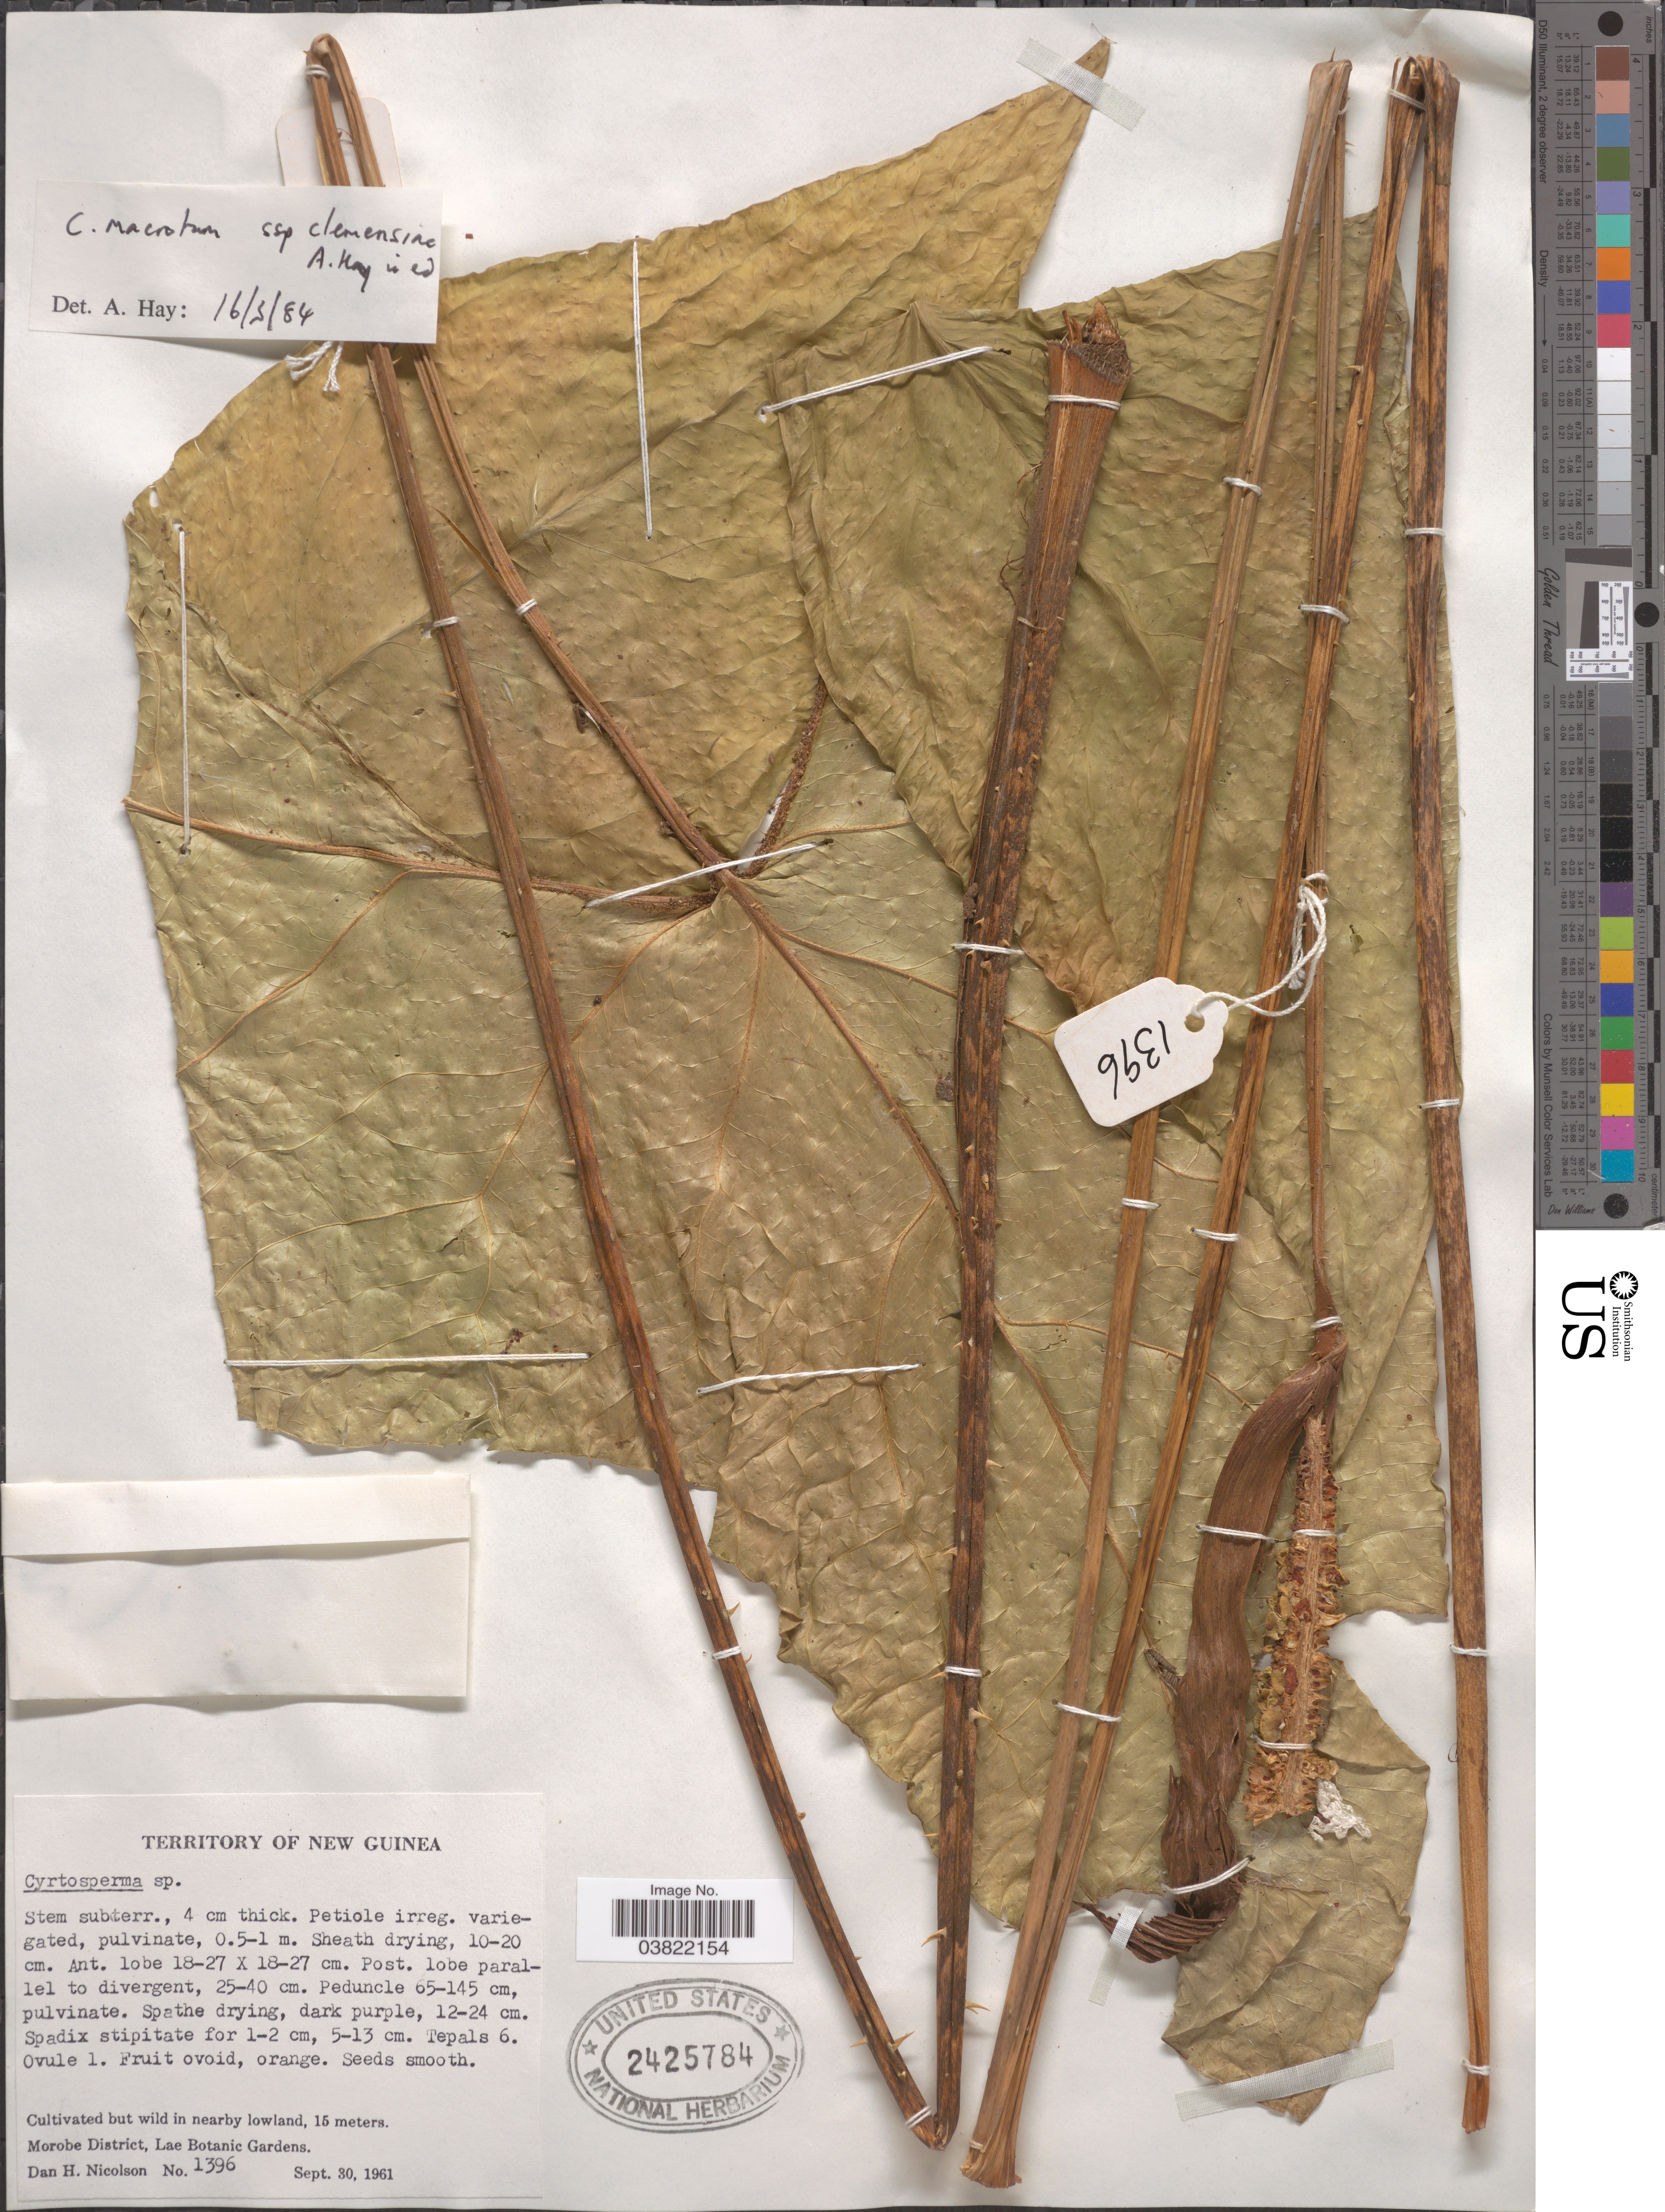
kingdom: Plantae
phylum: Tracheophyta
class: Liliopsida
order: Alismatales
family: Araceae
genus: Cyrtosperma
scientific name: Cyrtosperma macrotum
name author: Becc. ex Engl.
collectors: D. H. Nicolson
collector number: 1396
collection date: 1961-09-30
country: Papua New Guinea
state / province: Morobe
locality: Territory of New Guinea. Morobe District, Lae Botanic Gardens.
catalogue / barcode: US 2425784